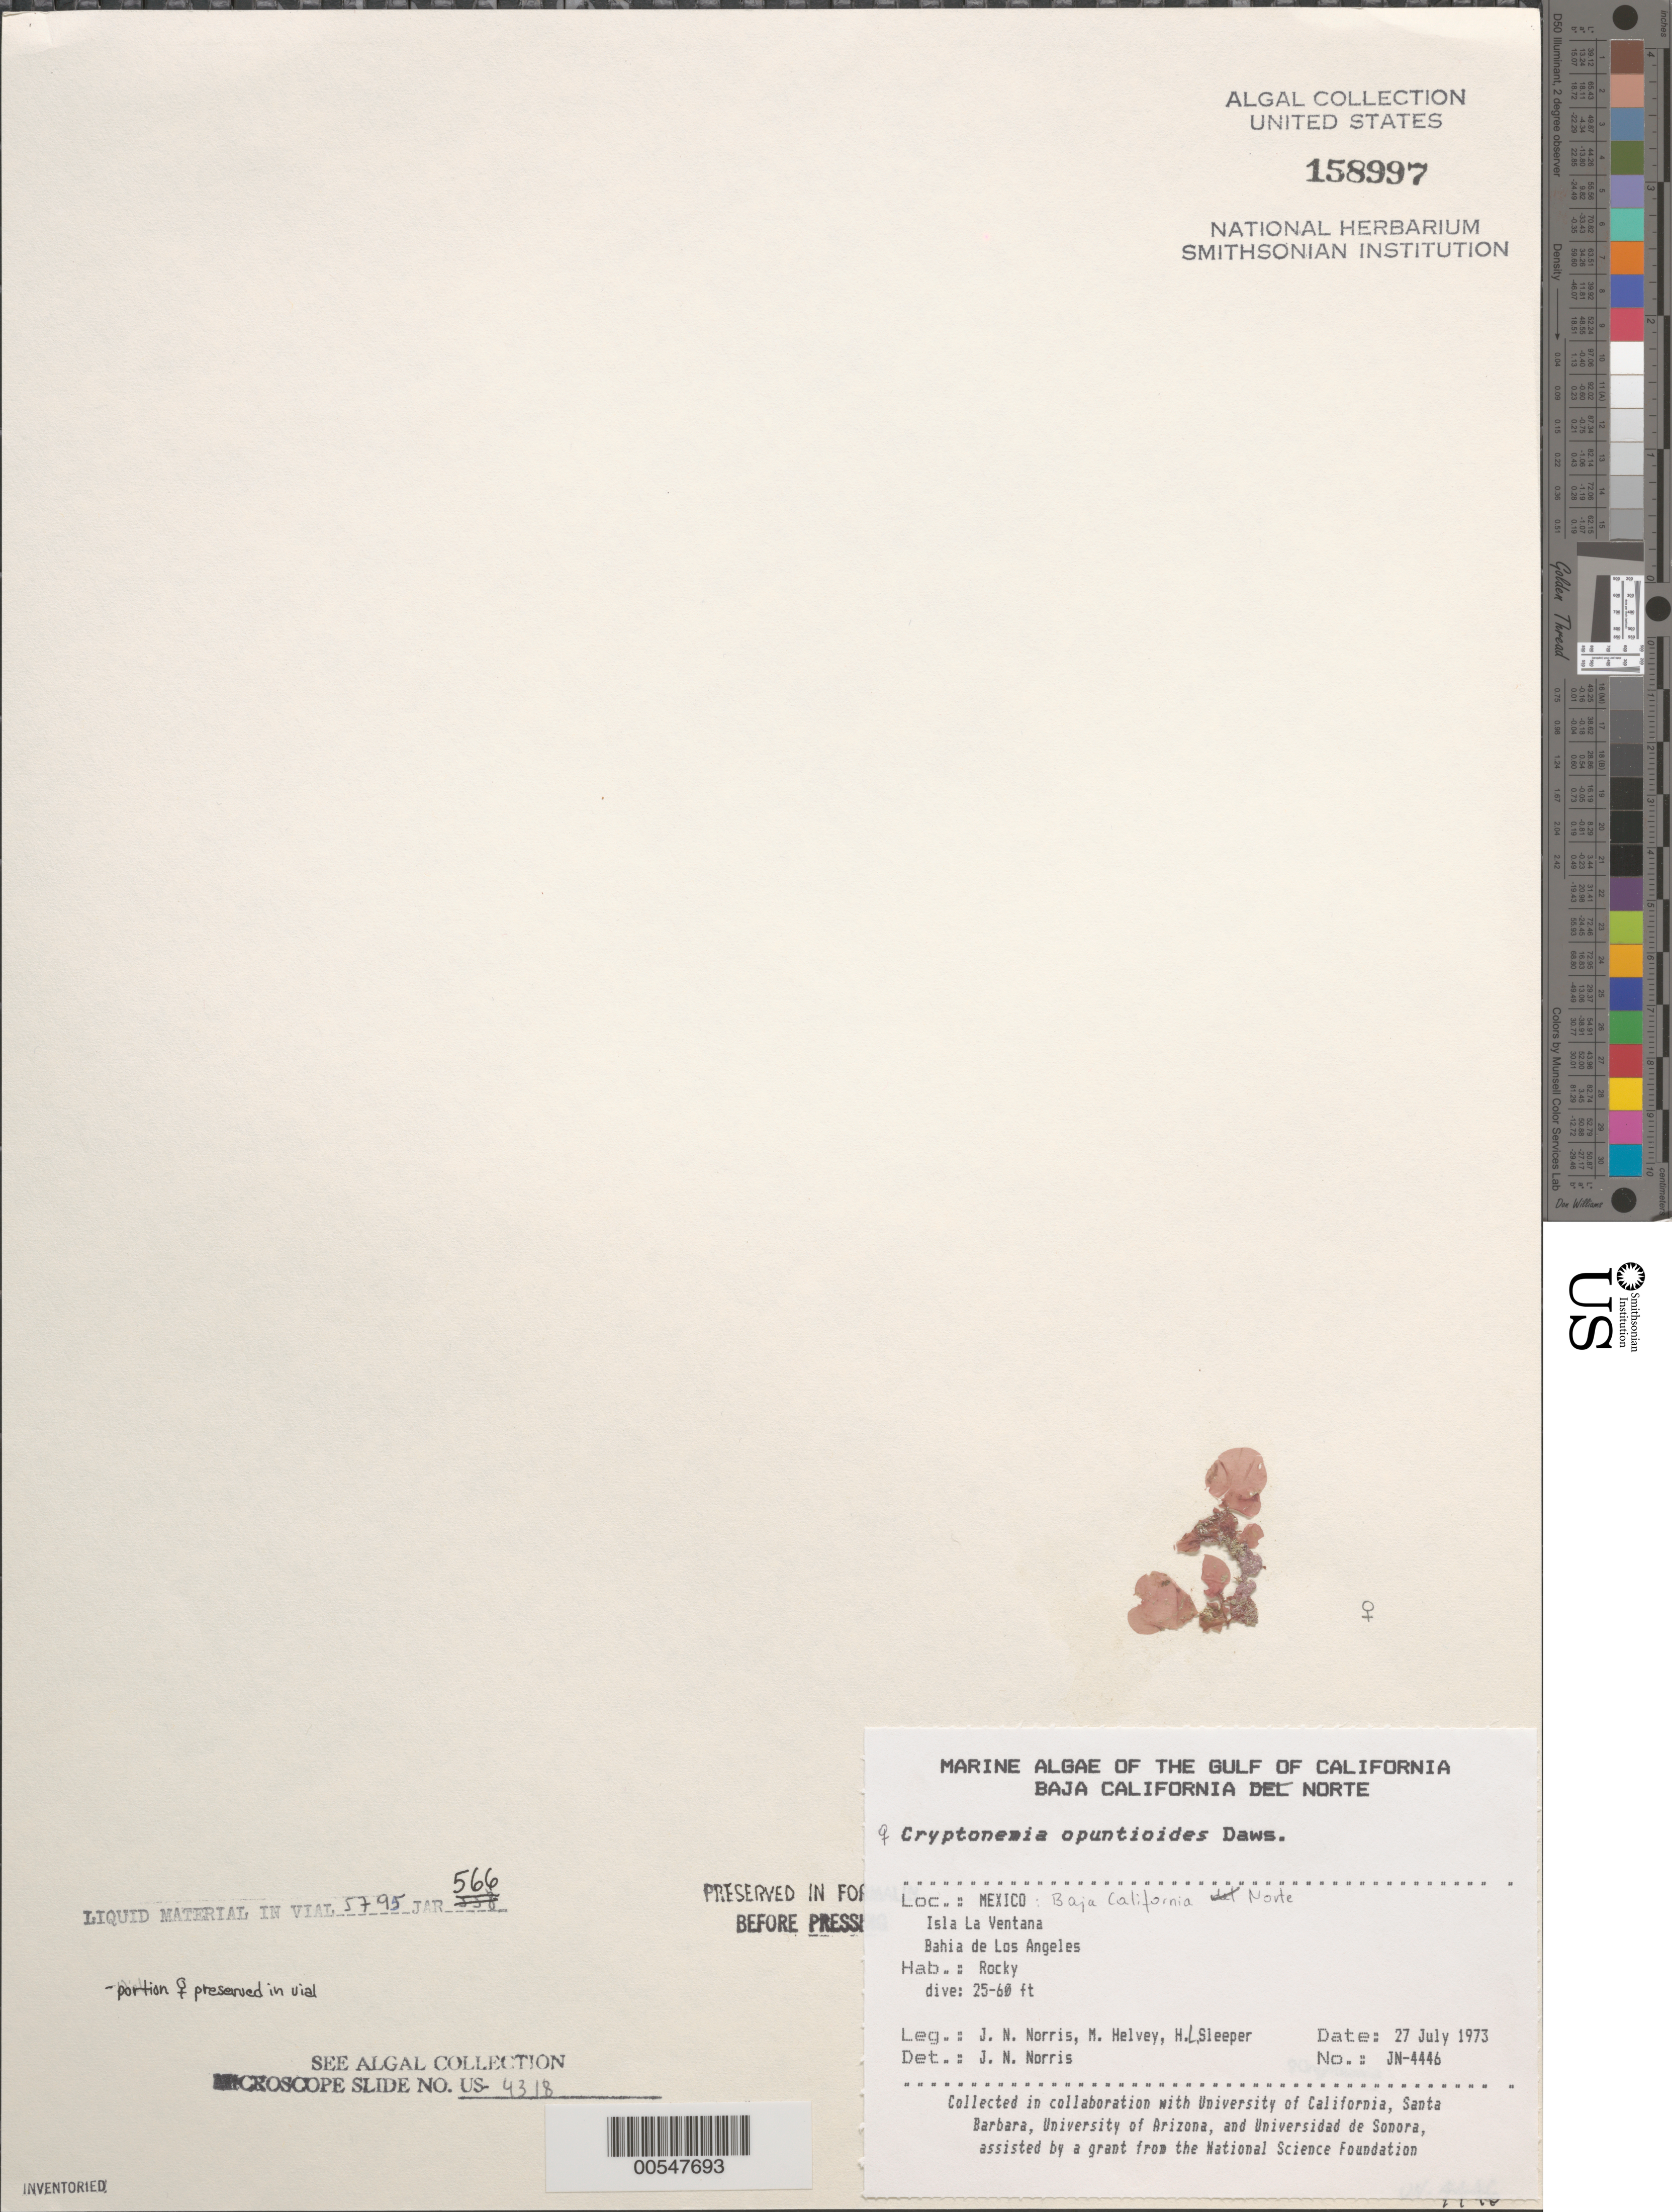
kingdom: Plantae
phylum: Rhodophyta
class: Florideophyceae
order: Halymeniales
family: Halymeniaceae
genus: Cryptonemia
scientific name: Cryptonemia opuntioides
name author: E.Y. Dawson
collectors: J. Norris, M. Helvey & H. Sleeper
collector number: JN-4446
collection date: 1973-07-27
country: Mexico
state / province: Baja California Norte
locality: The Gulf of California. Isla La Ventana. Bahia de Los Angeles.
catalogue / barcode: US 158997